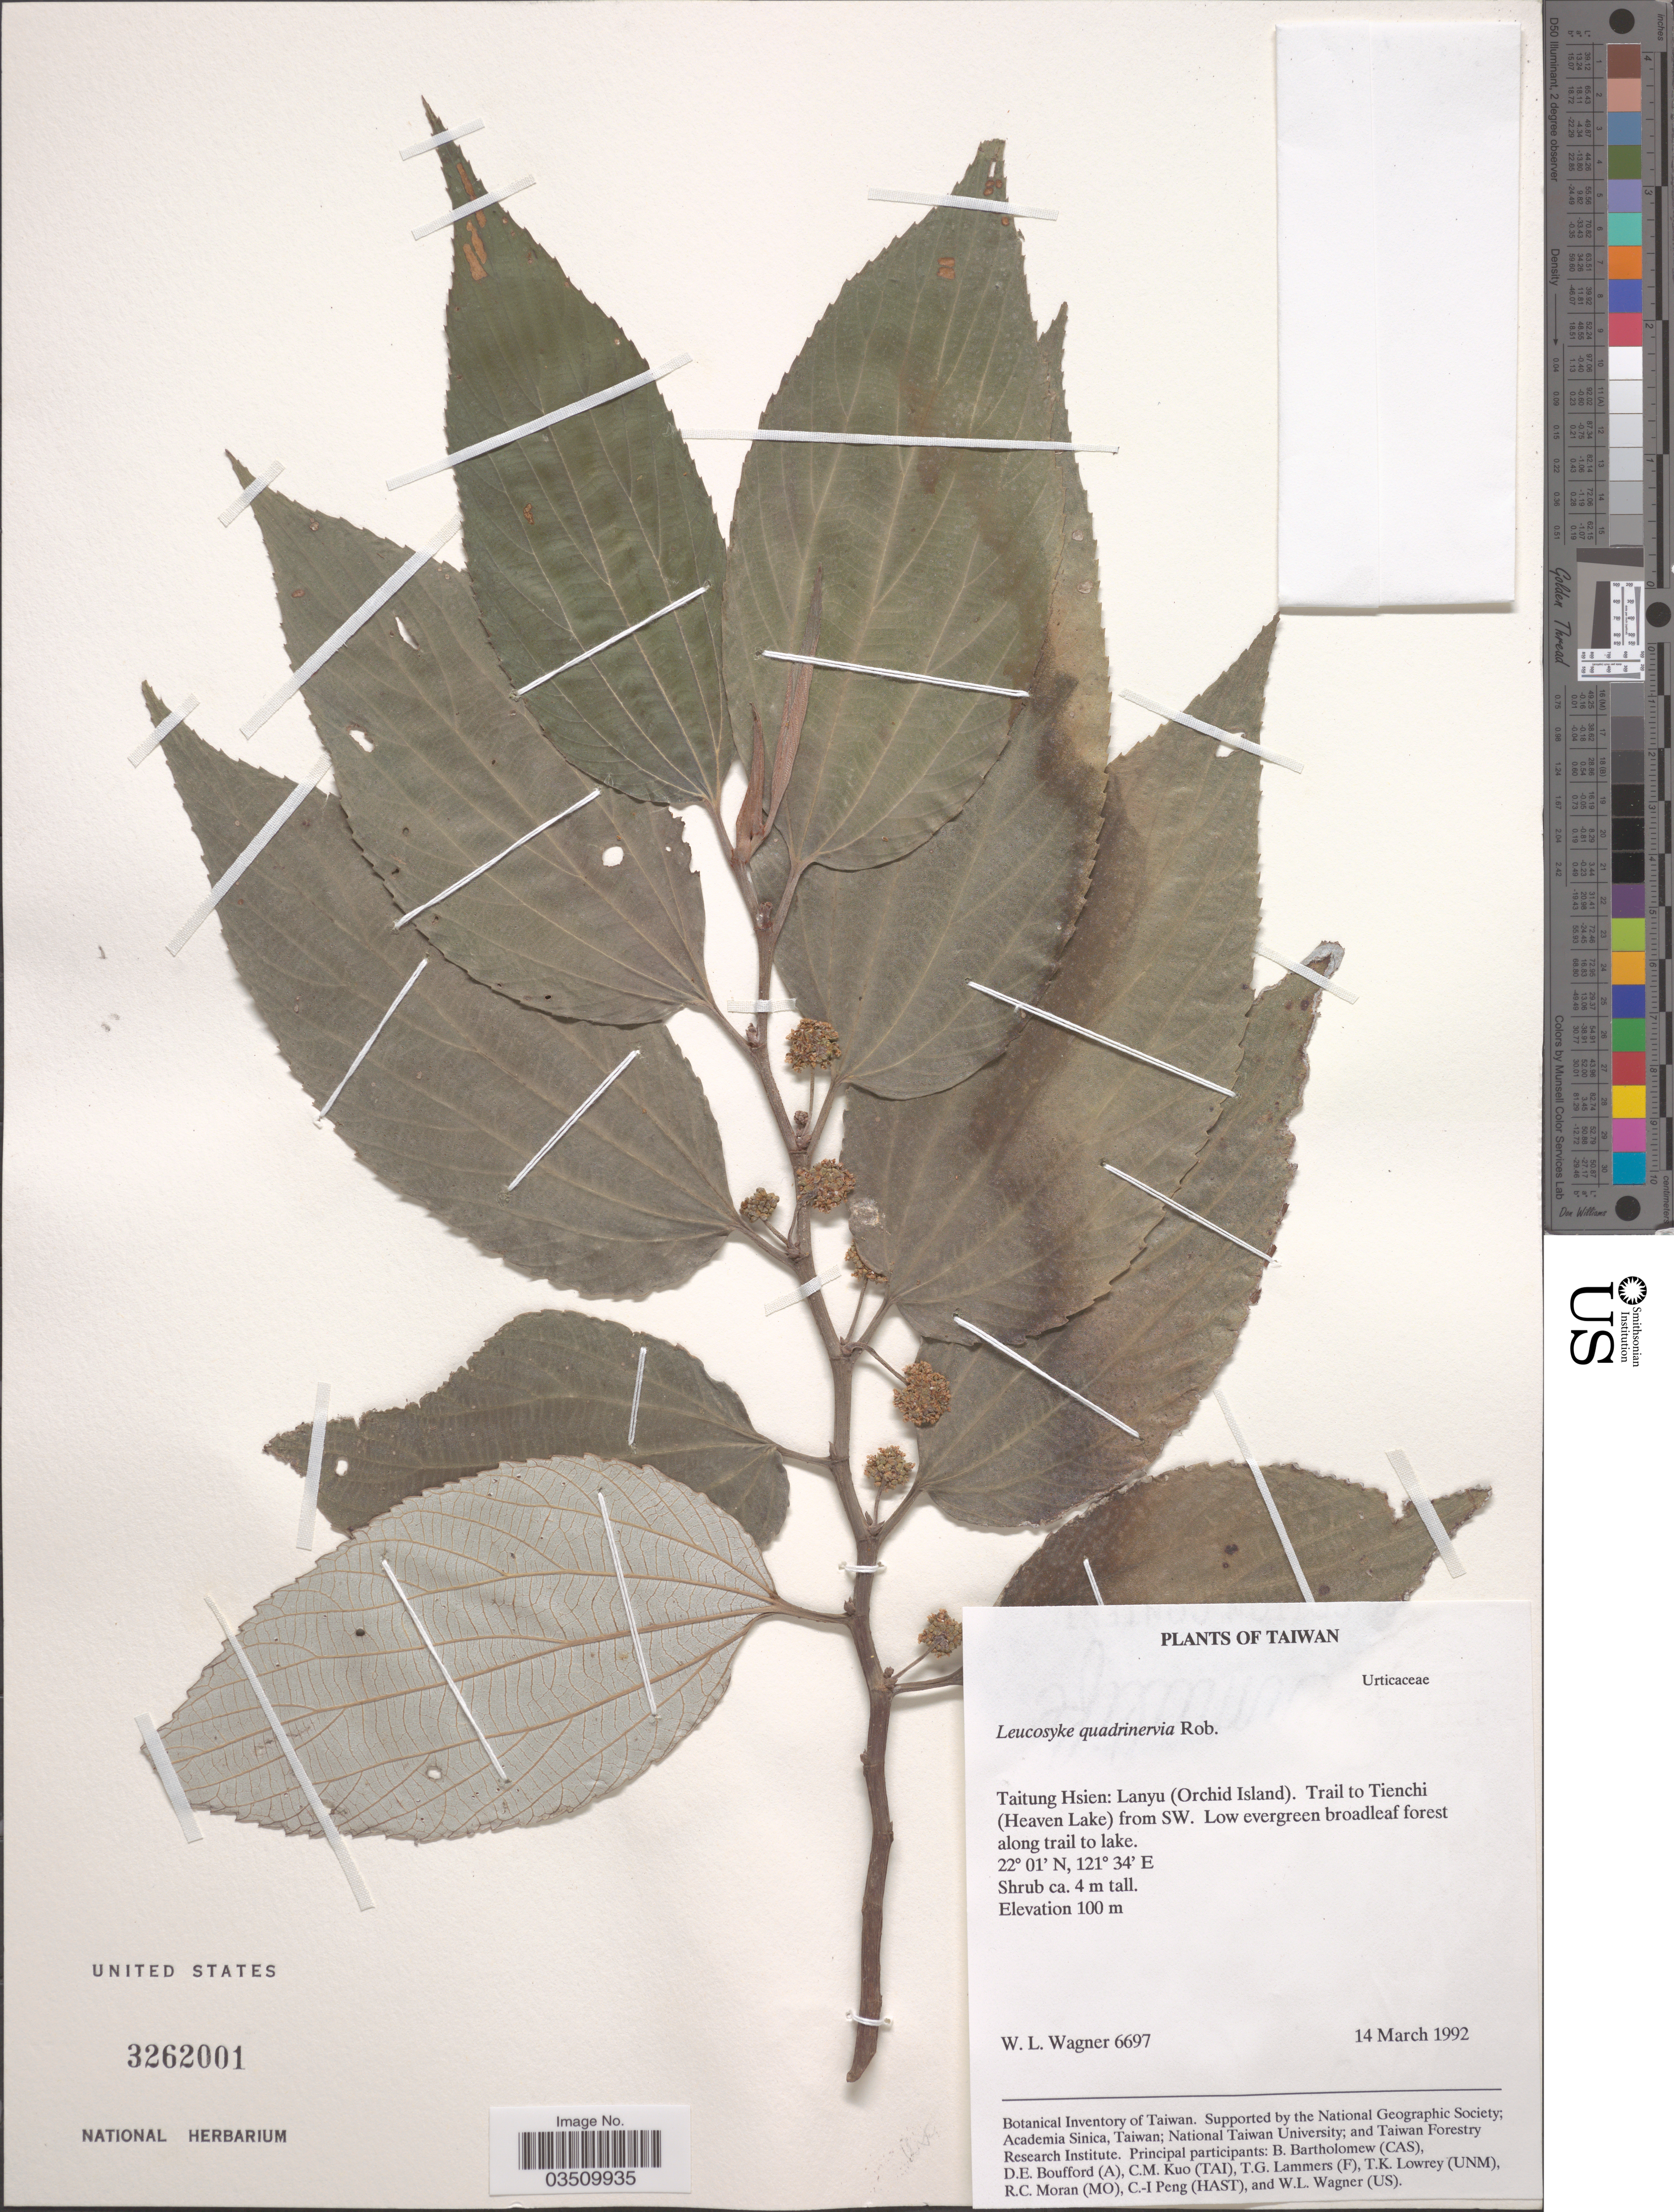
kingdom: Plantae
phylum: Tracheophyta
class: Magnoliopsida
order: Rosales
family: Urticaceae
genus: Leucosyke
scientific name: Leucosyke quadrinervia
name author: C.B. Rob.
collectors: W. L. Wagner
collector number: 6697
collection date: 1992-03-14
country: Taiwan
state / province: Taitung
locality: Taitung Hsien: Lanyu (Orchid Island). Trail of Tienchi (Heaven Lake) from SW.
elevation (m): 100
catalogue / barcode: US 3262001